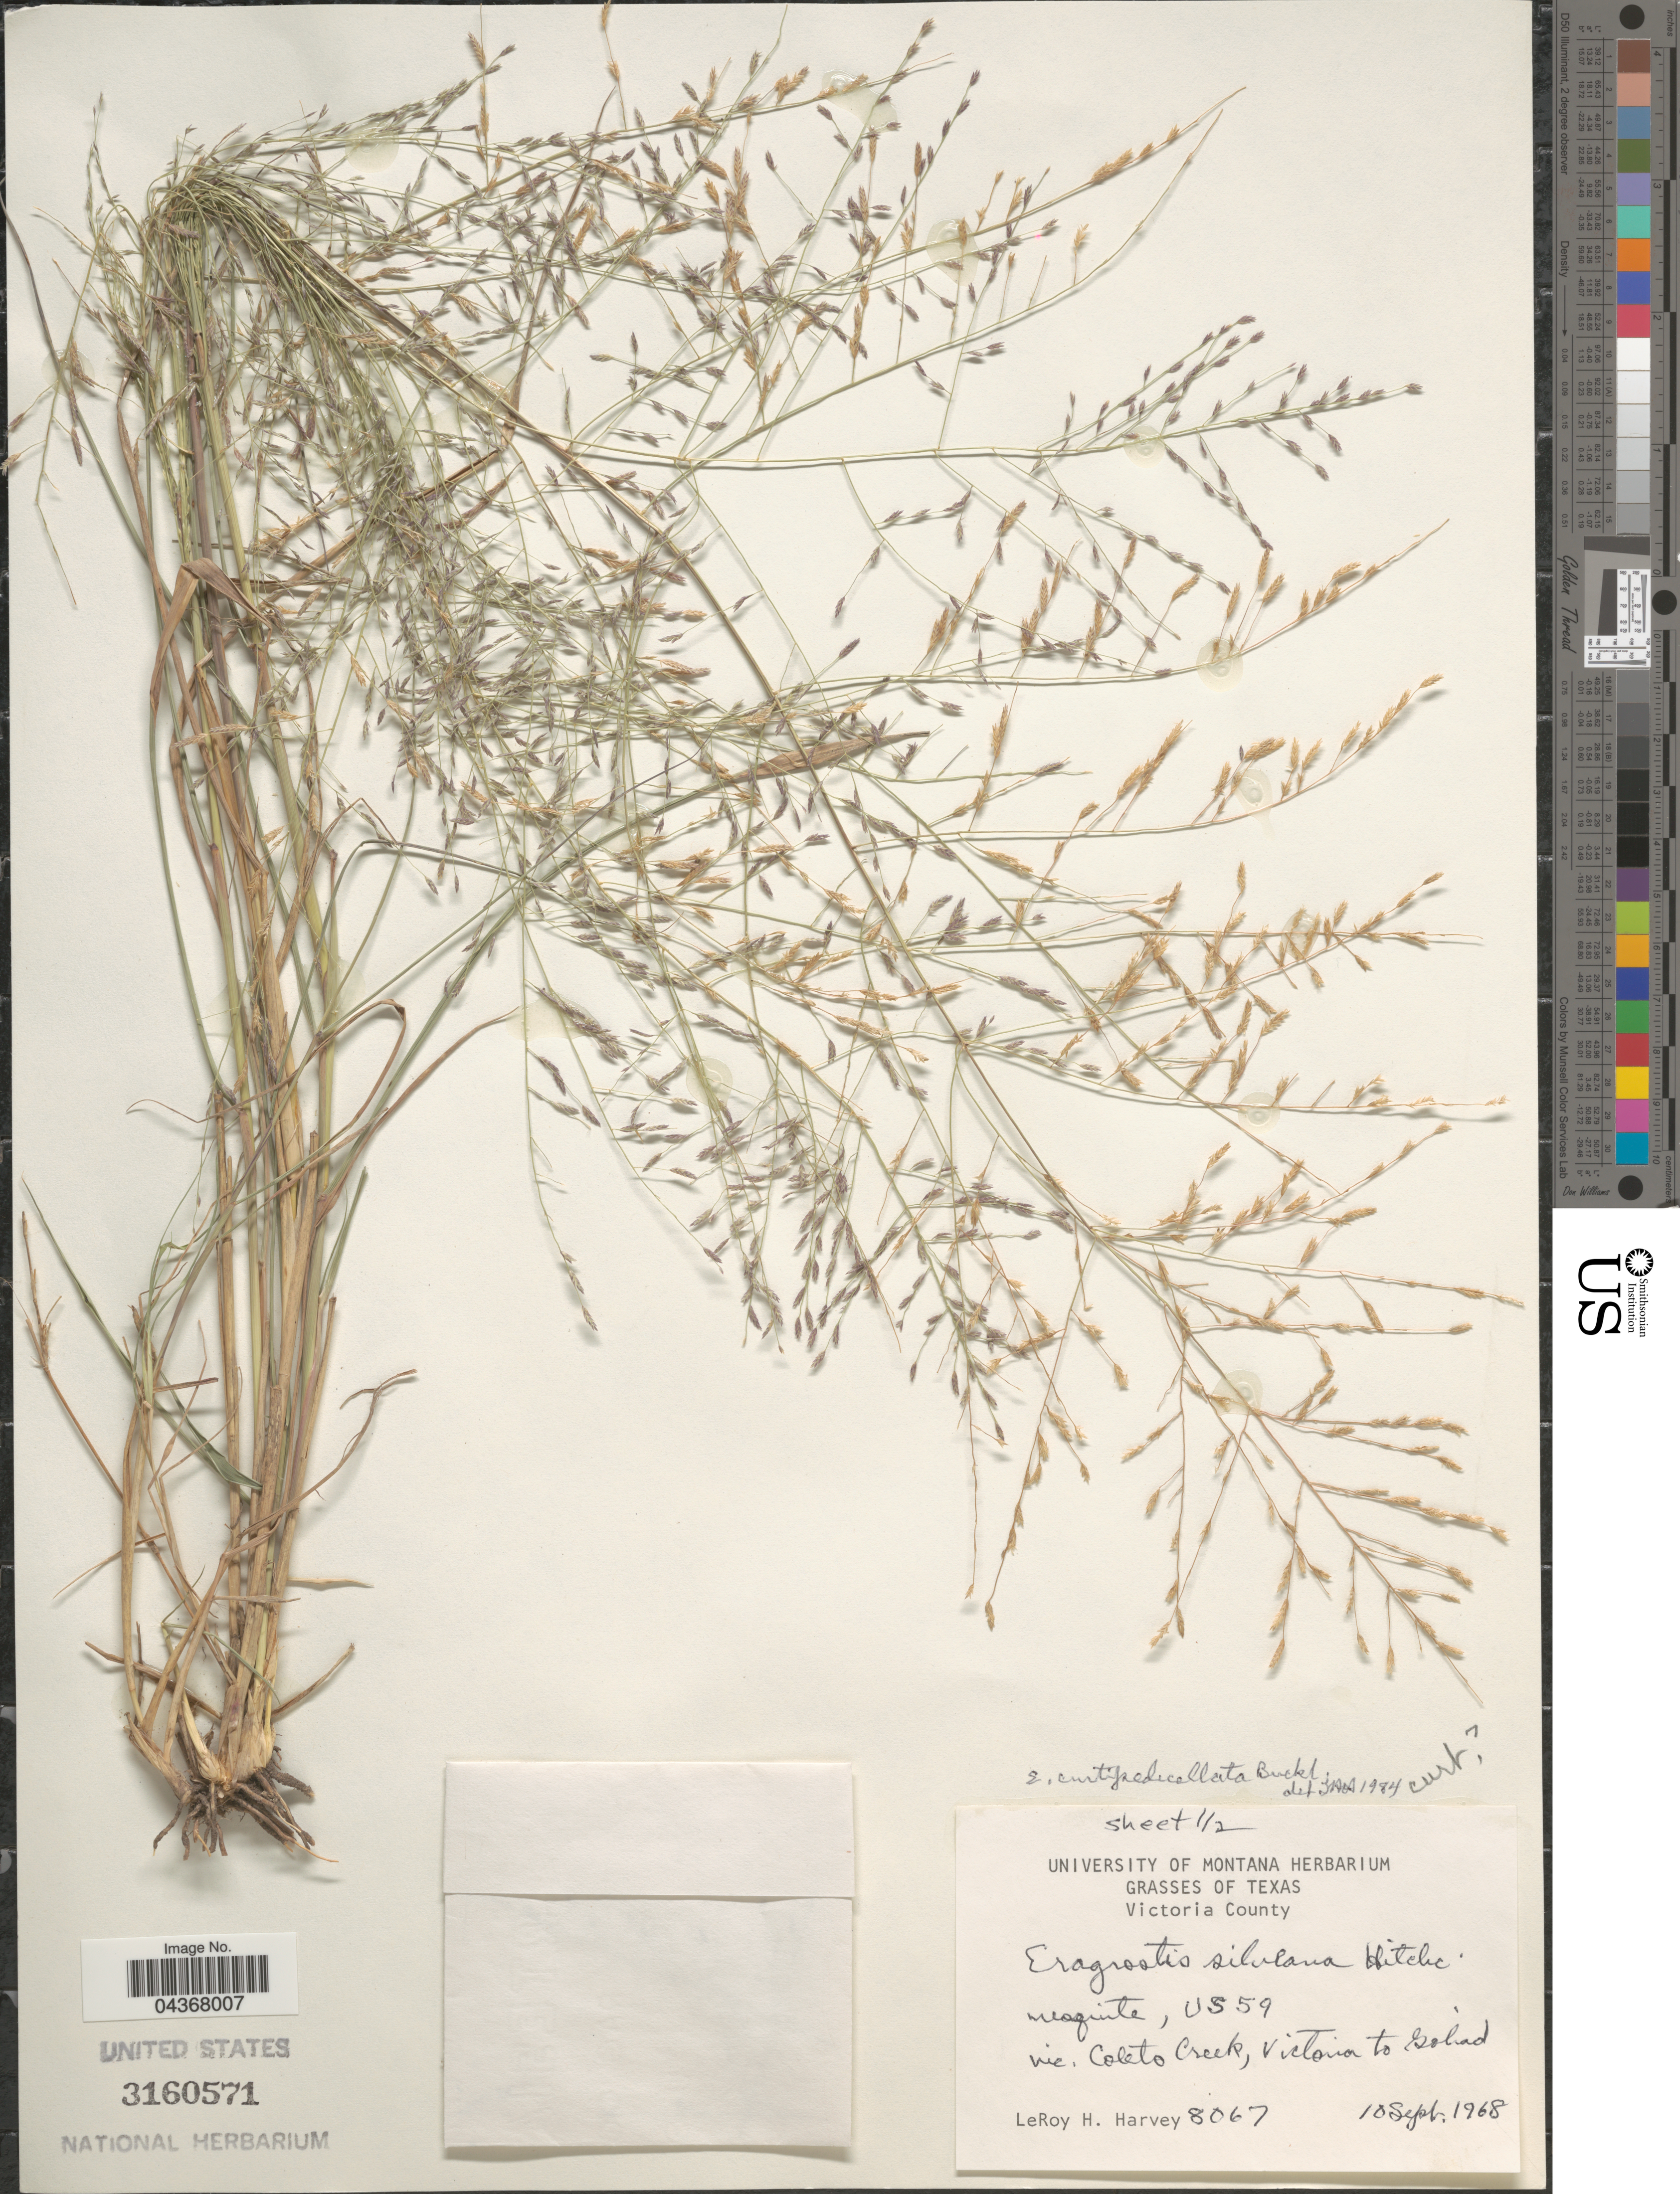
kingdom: Plantae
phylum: Tracheophyta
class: Liliopsida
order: Poales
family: Poaceae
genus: Eragrostis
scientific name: Eragrostis curtipedicellata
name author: Buckley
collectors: L. H. Harvey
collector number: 8067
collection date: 1968-09-10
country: United States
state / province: Texas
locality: Victoria County. Mesquite, US59 vic. Coleto Creek, Victoria to Goliad.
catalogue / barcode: US 3160571